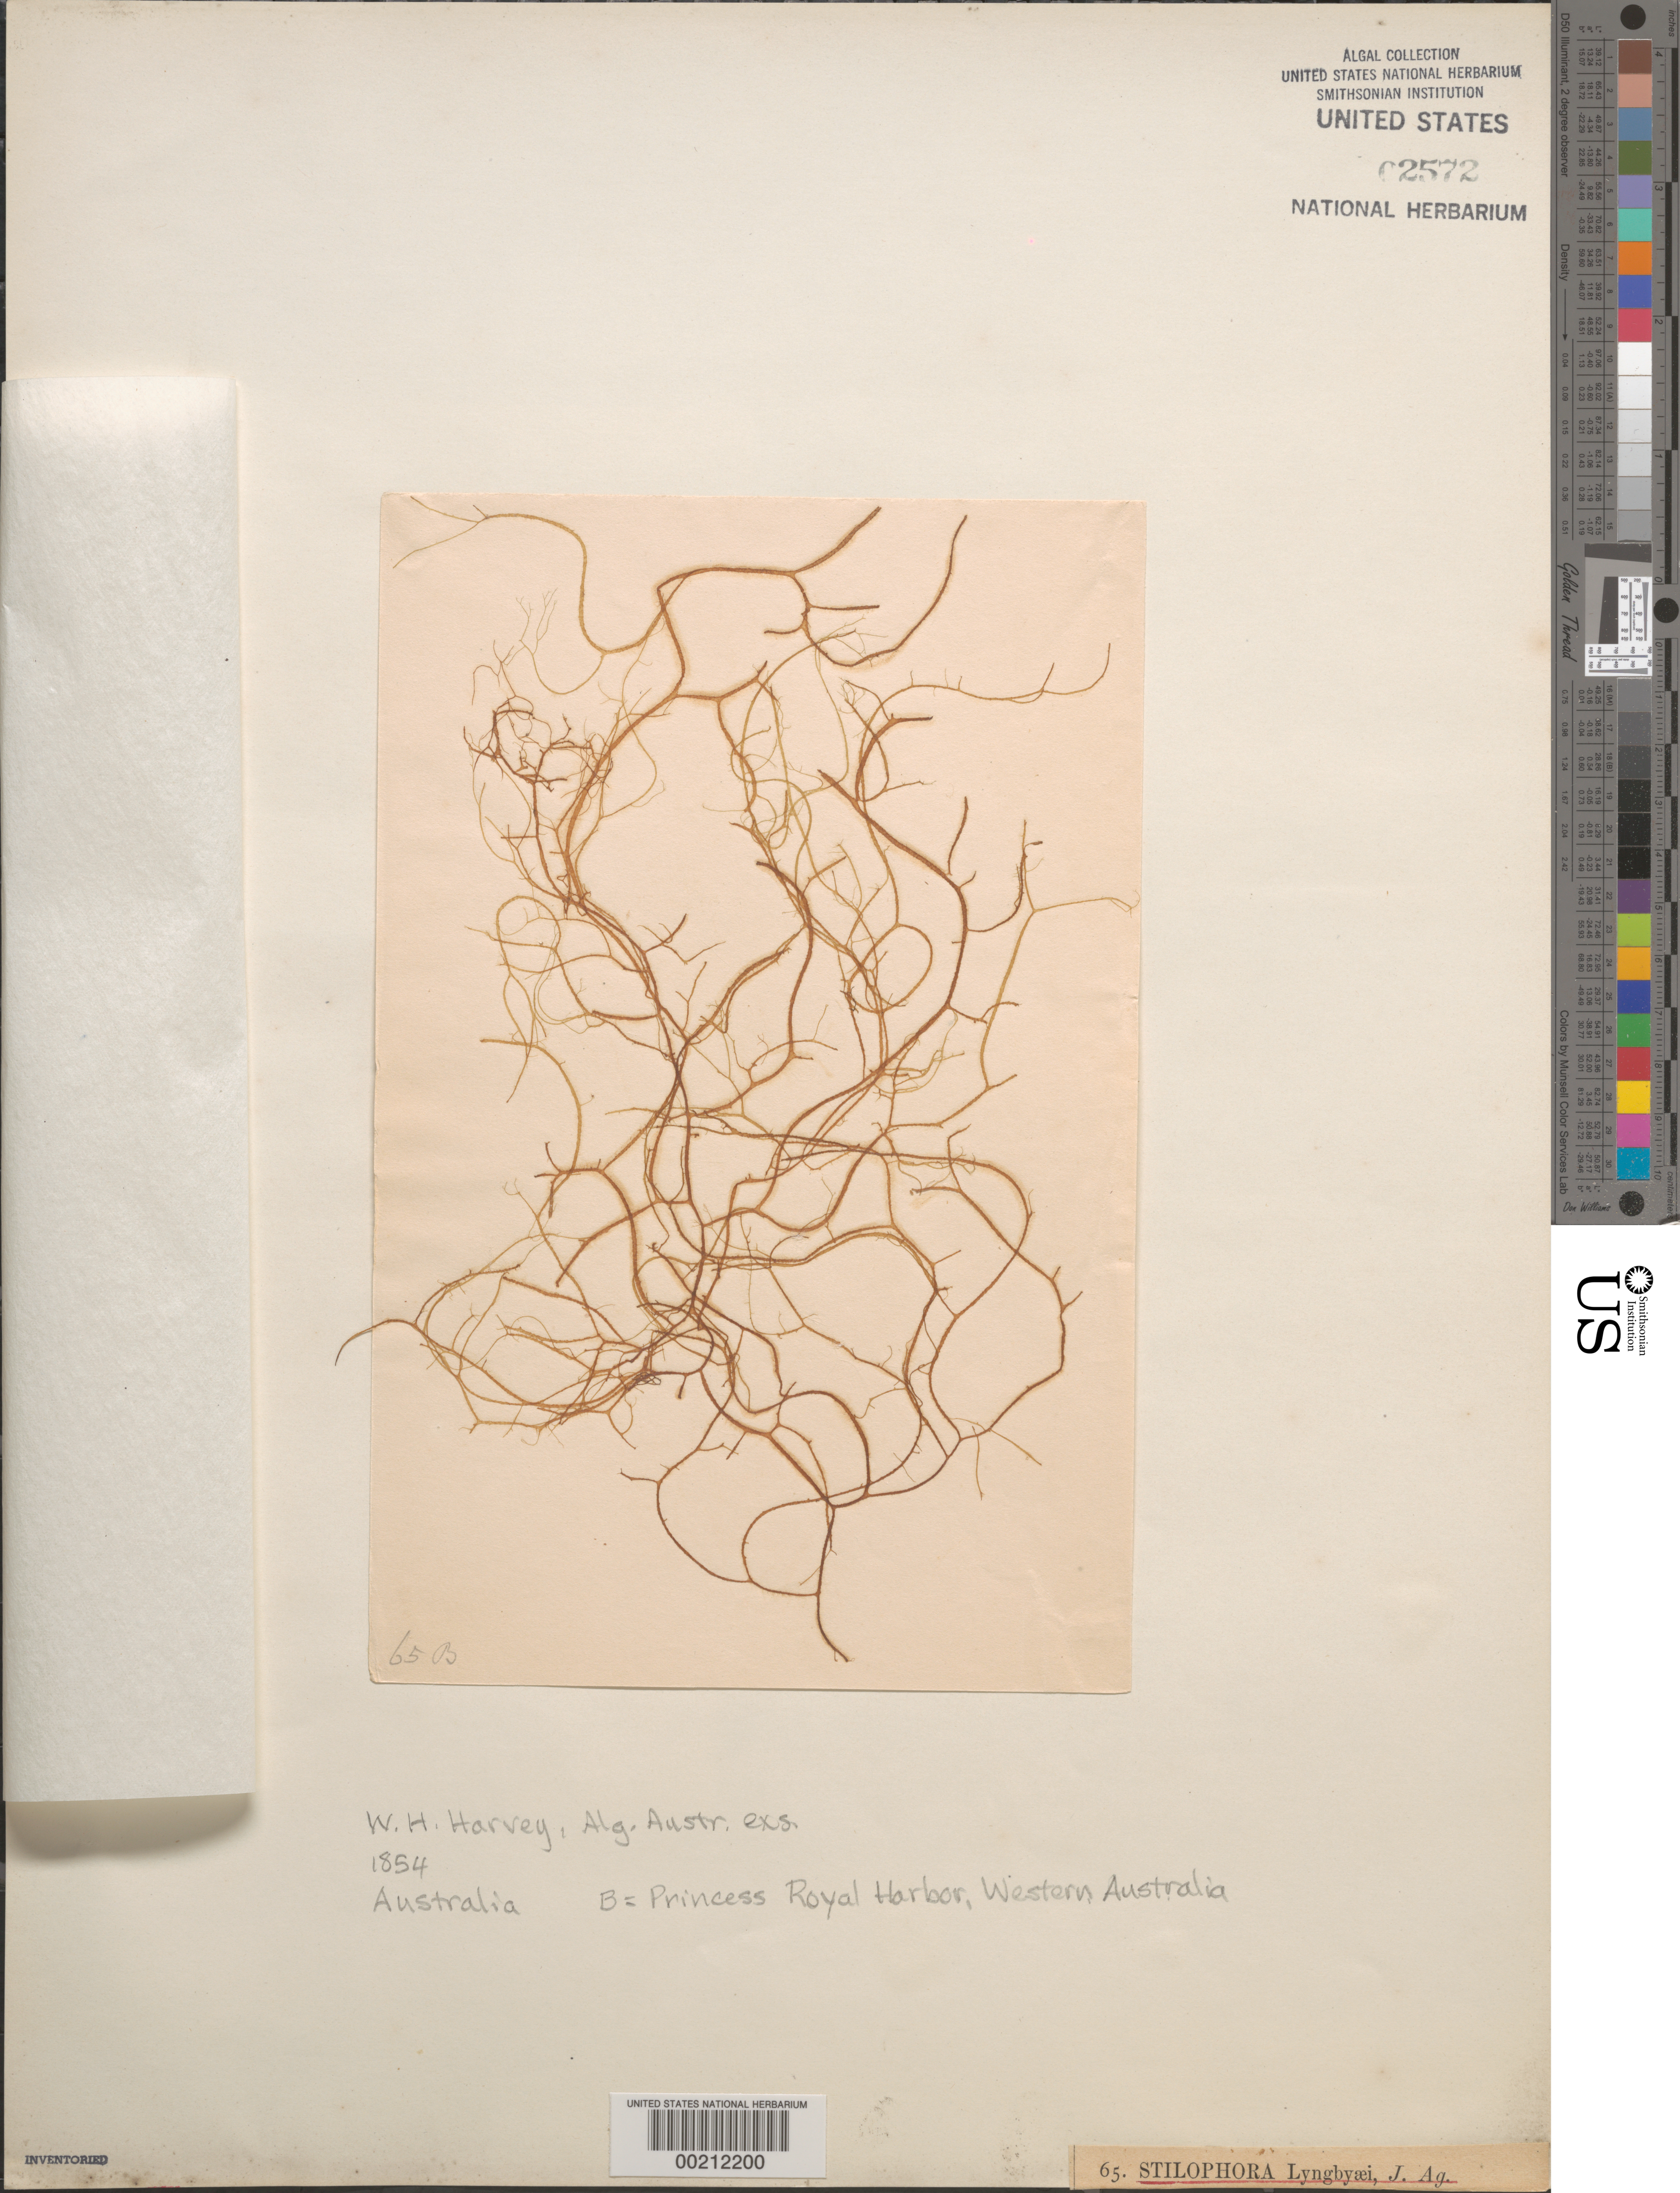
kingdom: Chromista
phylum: Ochrophyta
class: Phaeophyceae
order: Ectocarpales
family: Chordariaceae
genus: Spermatochnus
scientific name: Spermatochnus paradoxus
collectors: W. Harvey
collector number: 65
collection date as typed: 1854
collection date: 1854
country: Australia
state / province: Western Australia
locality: Princess Royal Harbor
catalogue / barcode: US 2572